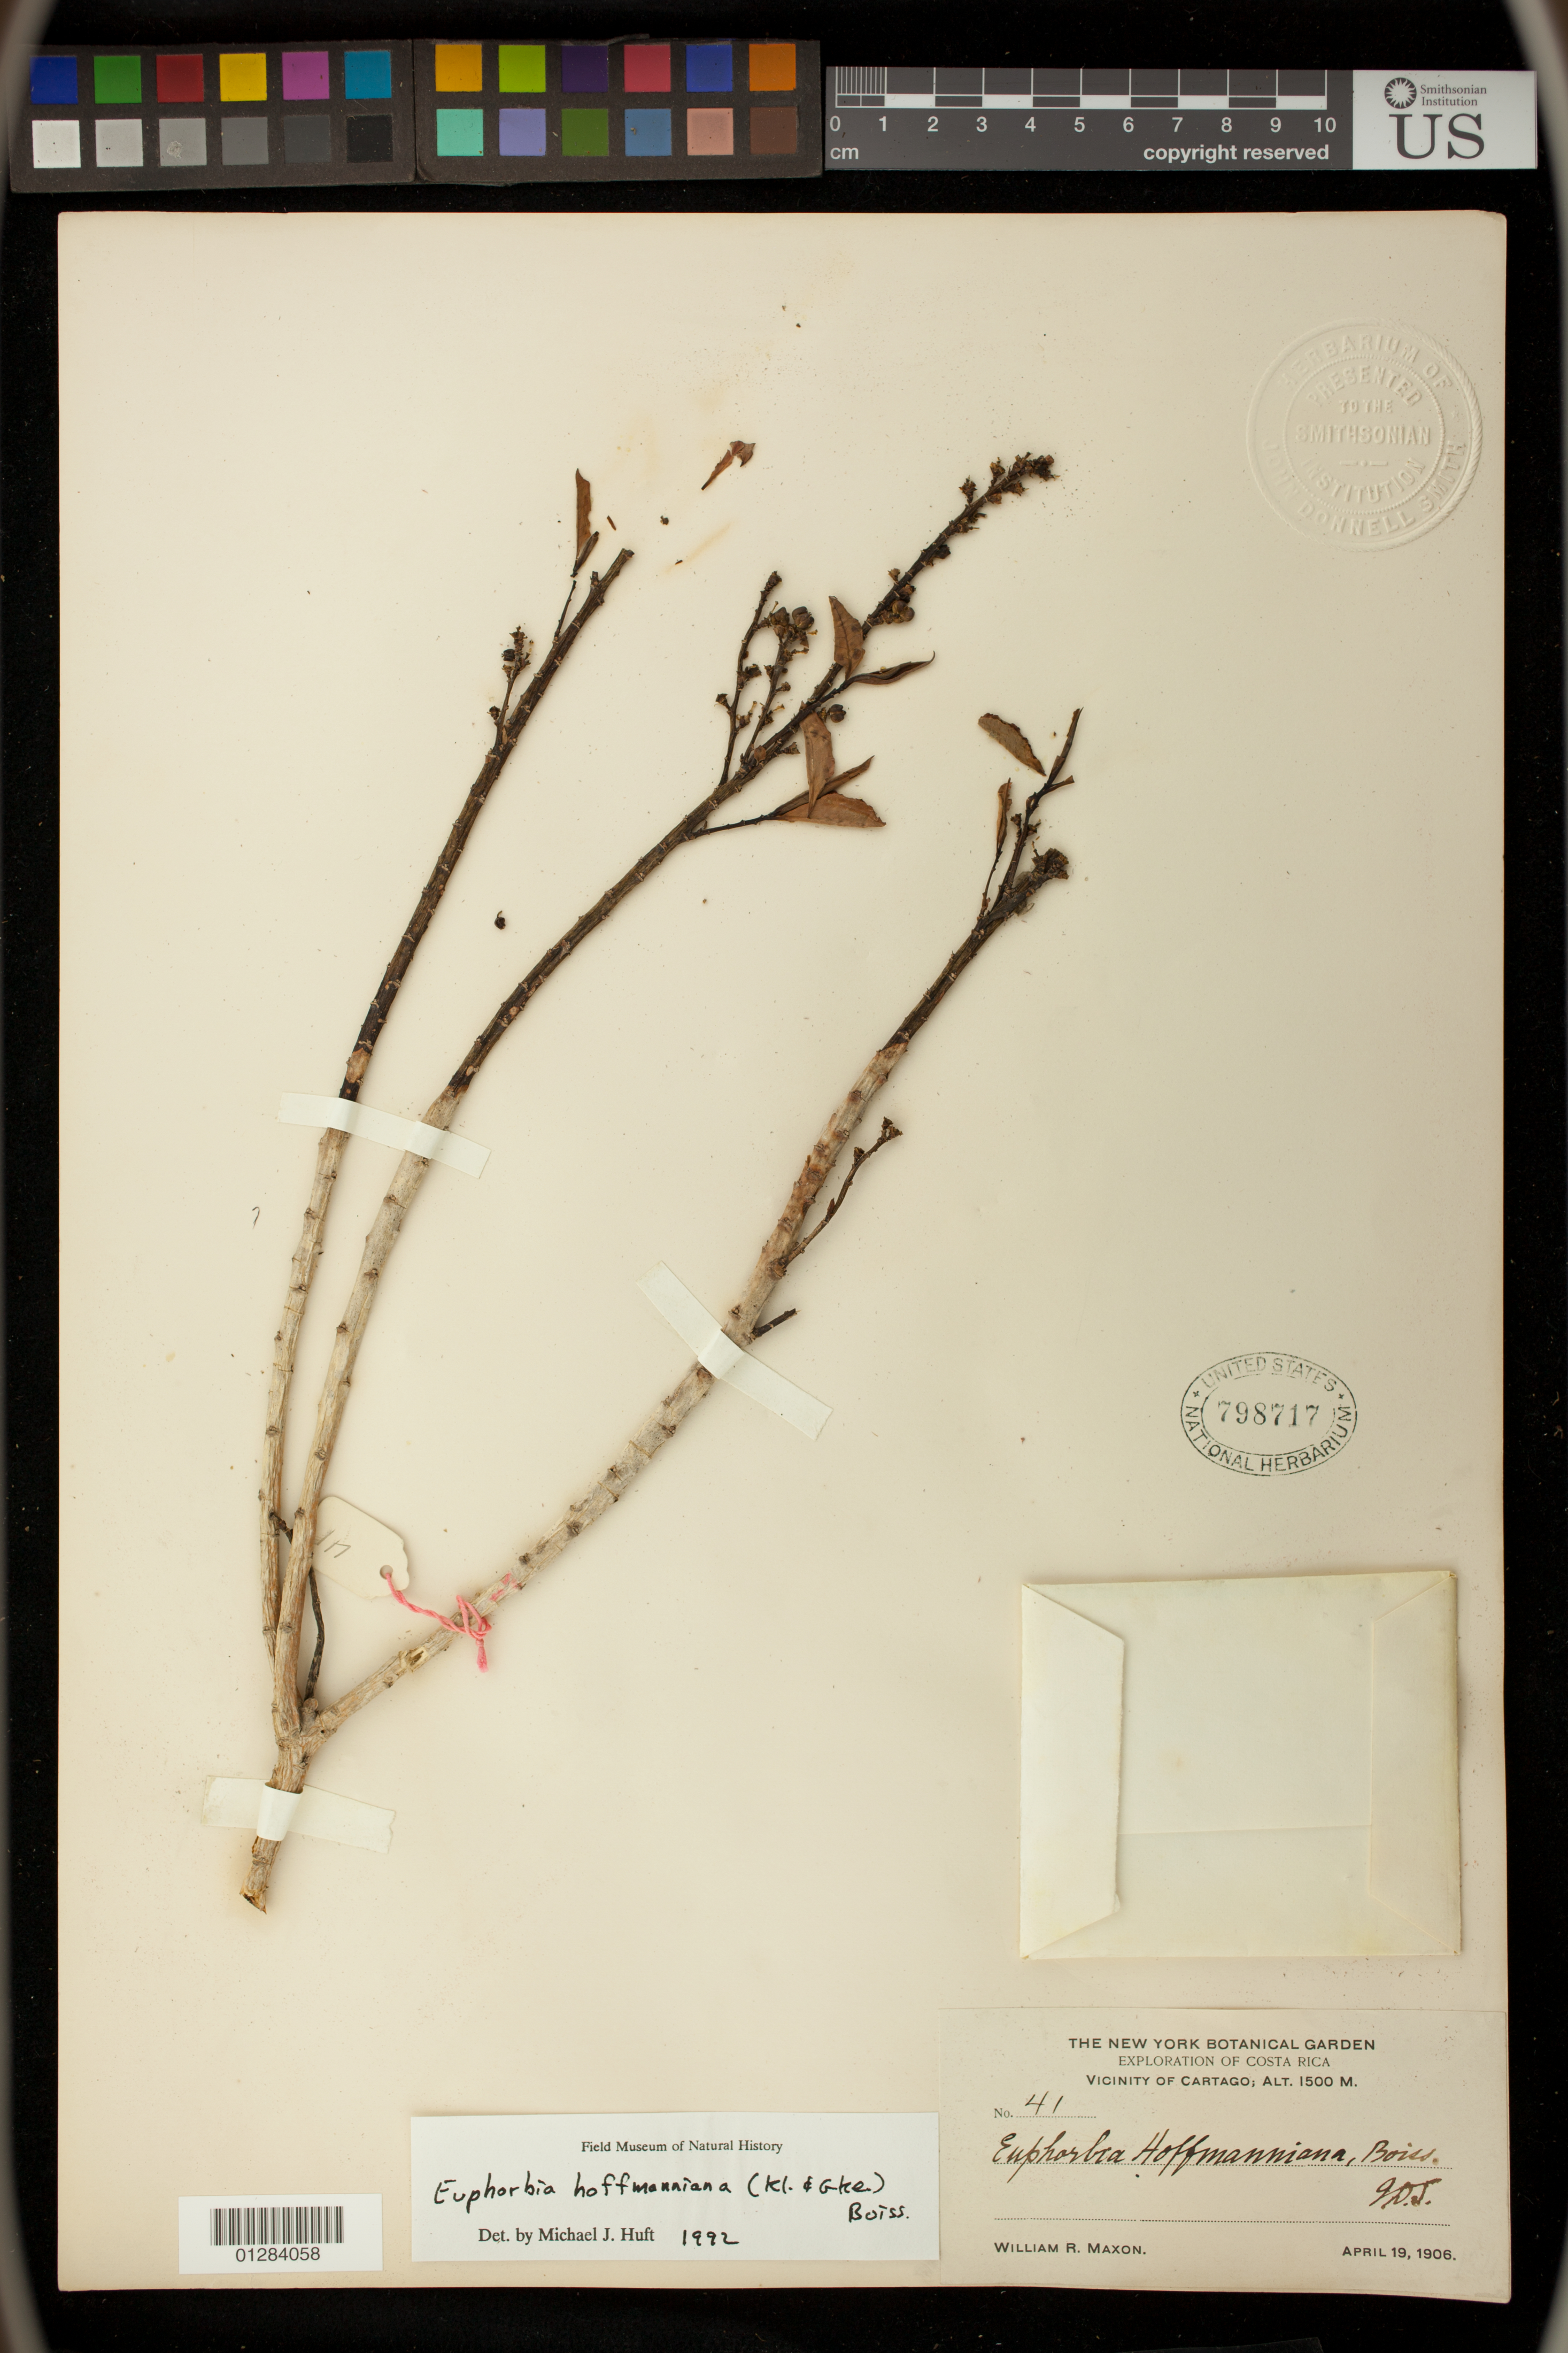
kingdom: Plantae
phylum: Tracheophyta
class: Magnoliopsida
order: Malpighiales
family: Euphorbiaceae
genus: Euphorbia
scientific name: Euphorbia hoffmanniana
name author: (Klotzsch & Garcke) Boiss.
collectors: W. R. Maxon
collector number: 41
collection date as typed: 19 Apr 1906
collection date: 1906-04-19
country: Costa Rica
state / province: Cartago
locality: Vicinity of Cartago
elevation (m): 1500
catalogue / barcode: US 798717